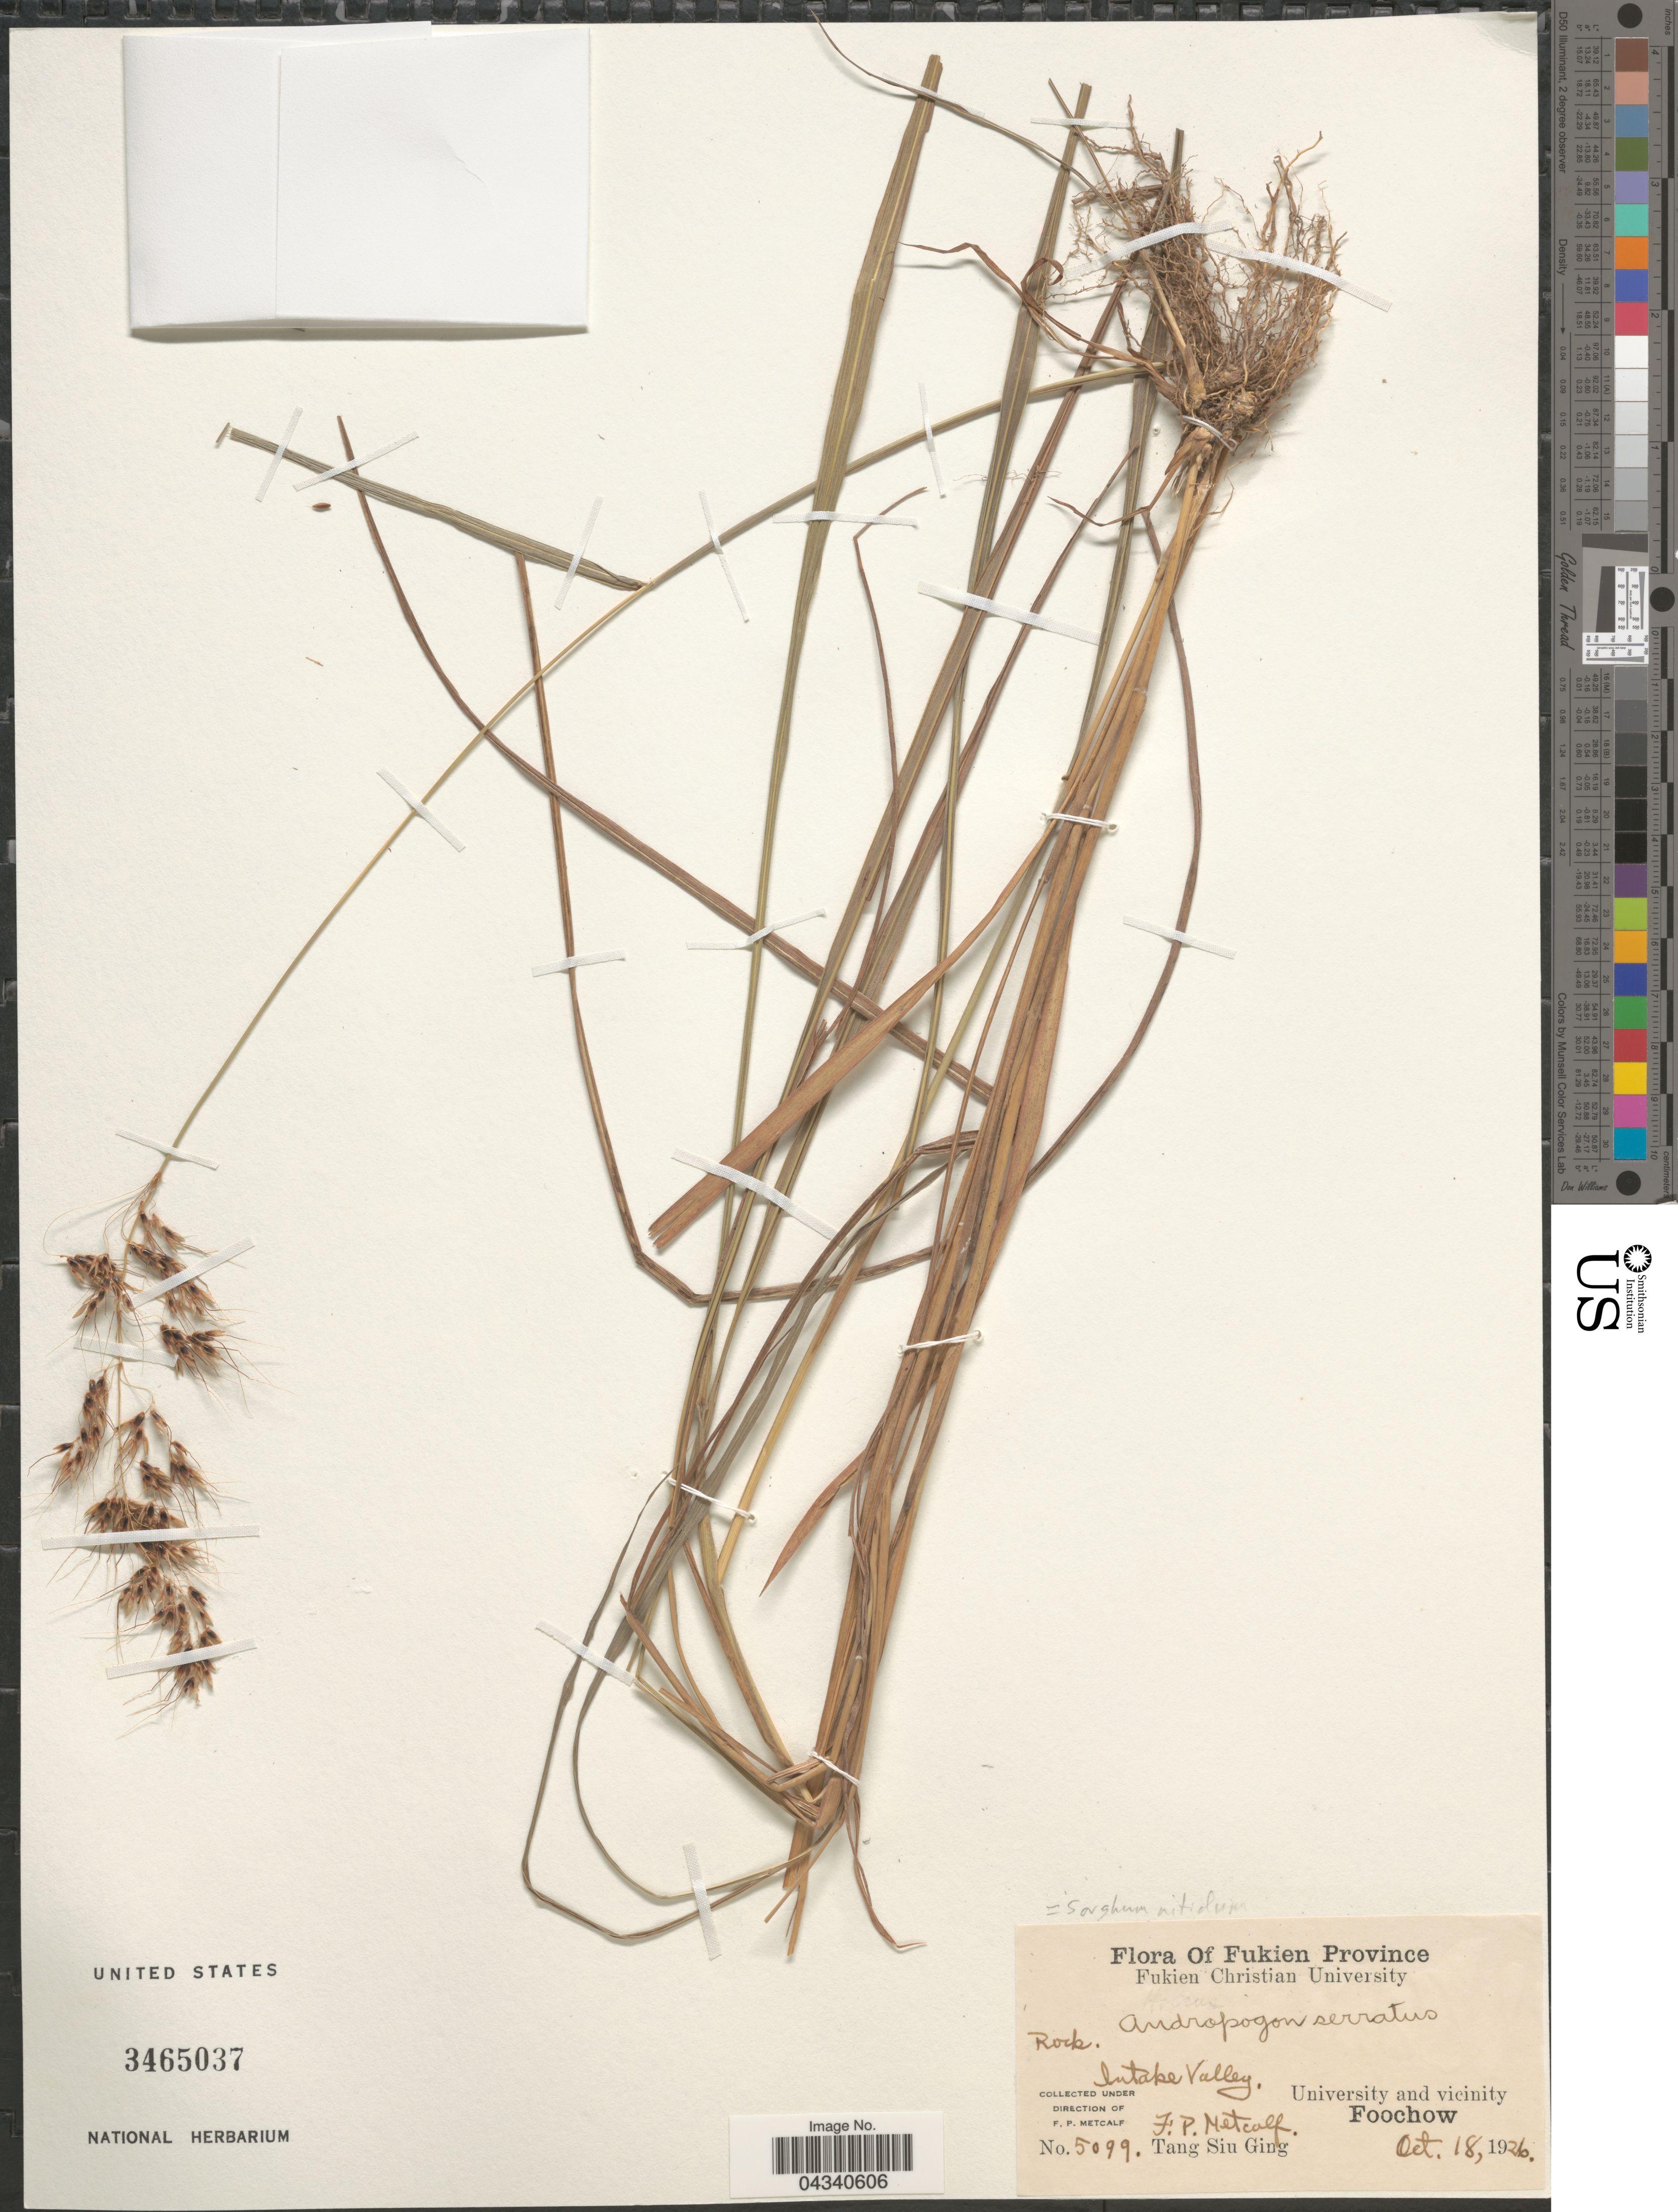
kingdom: Plantae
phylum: Tracheophyta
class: Liliopsida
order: Poales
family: Poaceae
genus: Sorghum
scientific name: Sorghum nitidum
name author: (Vahl) Pers.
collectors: F. Metcalf & T. Ging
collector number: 5099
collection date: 1926-10-18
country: China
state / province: Fujian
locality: Fukien Province. Intake Valley, University and vicinity, Foochow.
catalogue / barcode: US 3465037